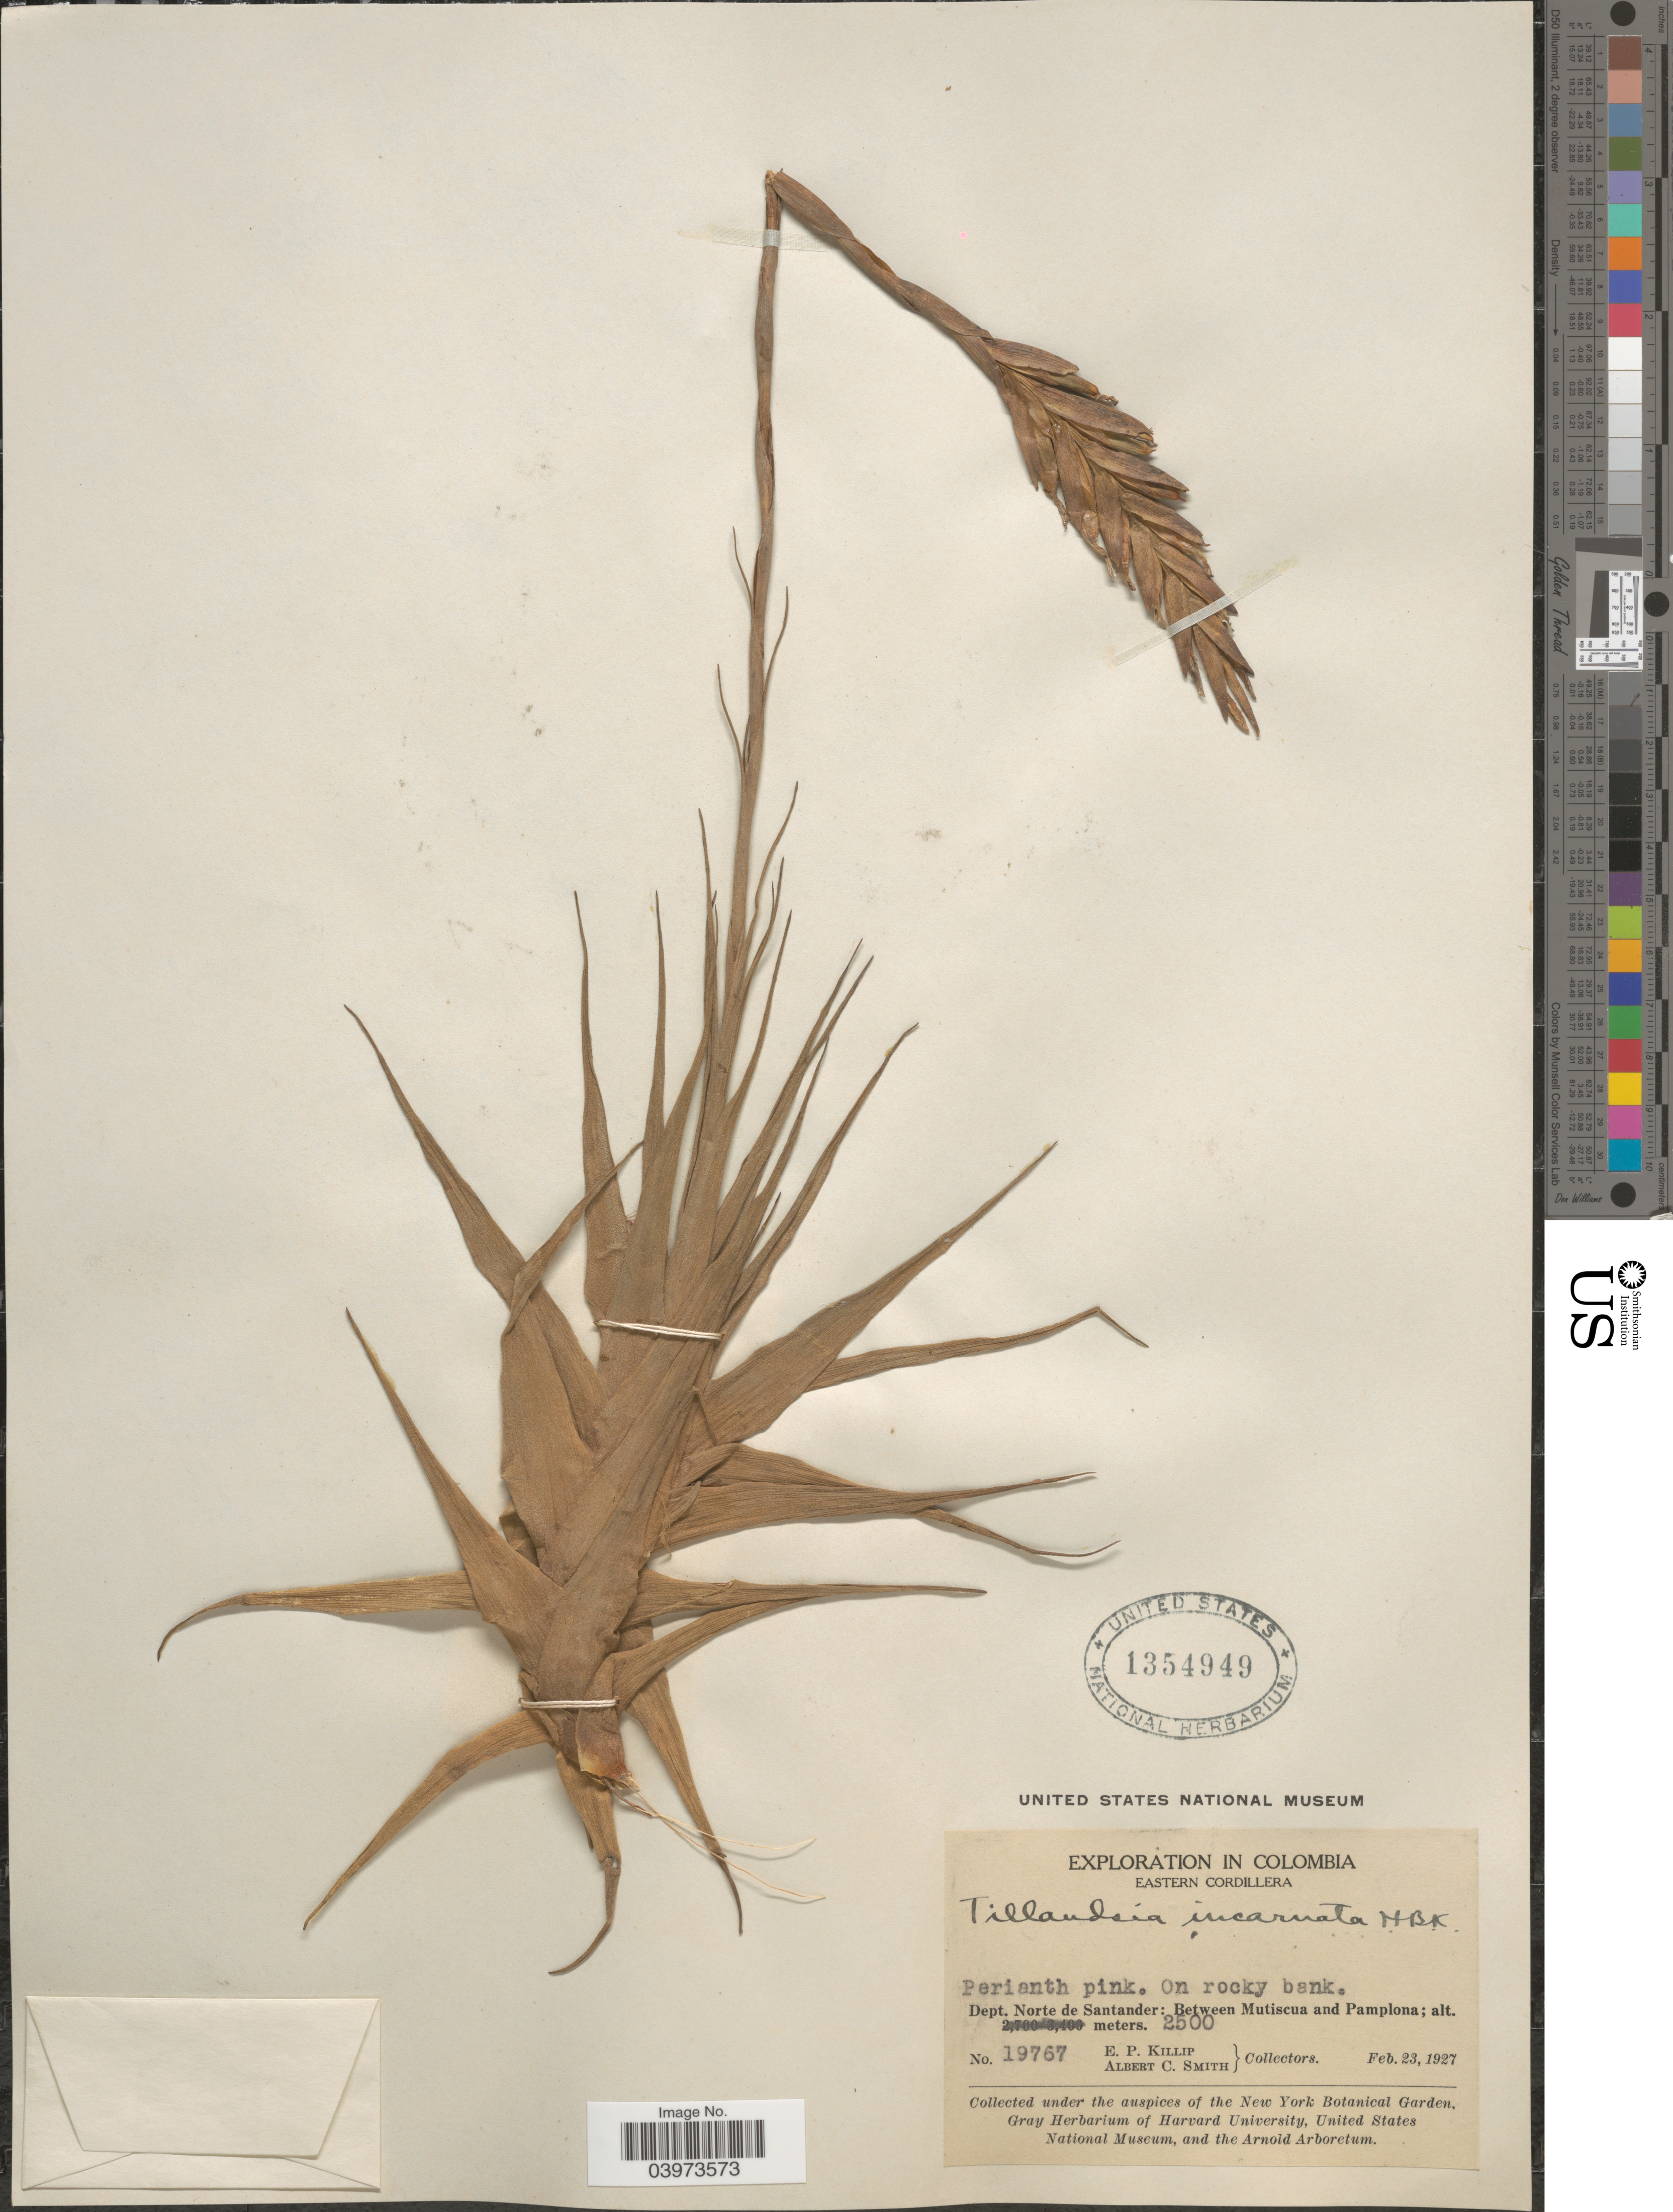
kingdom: Plantae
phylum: Tracheophyta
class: Liliopsida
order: Poales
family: Bromeliaceae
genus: Tillandsia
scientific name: Tillandsia incarnata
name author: Kunth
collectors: E. P. Killip & A. C. Smith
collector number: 19767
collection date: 1927-02-23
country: Colombia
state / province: Norte de Santander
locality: Exploration in Colombia. Eastern Cordillera. Dept. Norte de Santander: Between Mutiscua and Pamplona.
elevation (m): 2500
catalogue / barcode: US 1354949